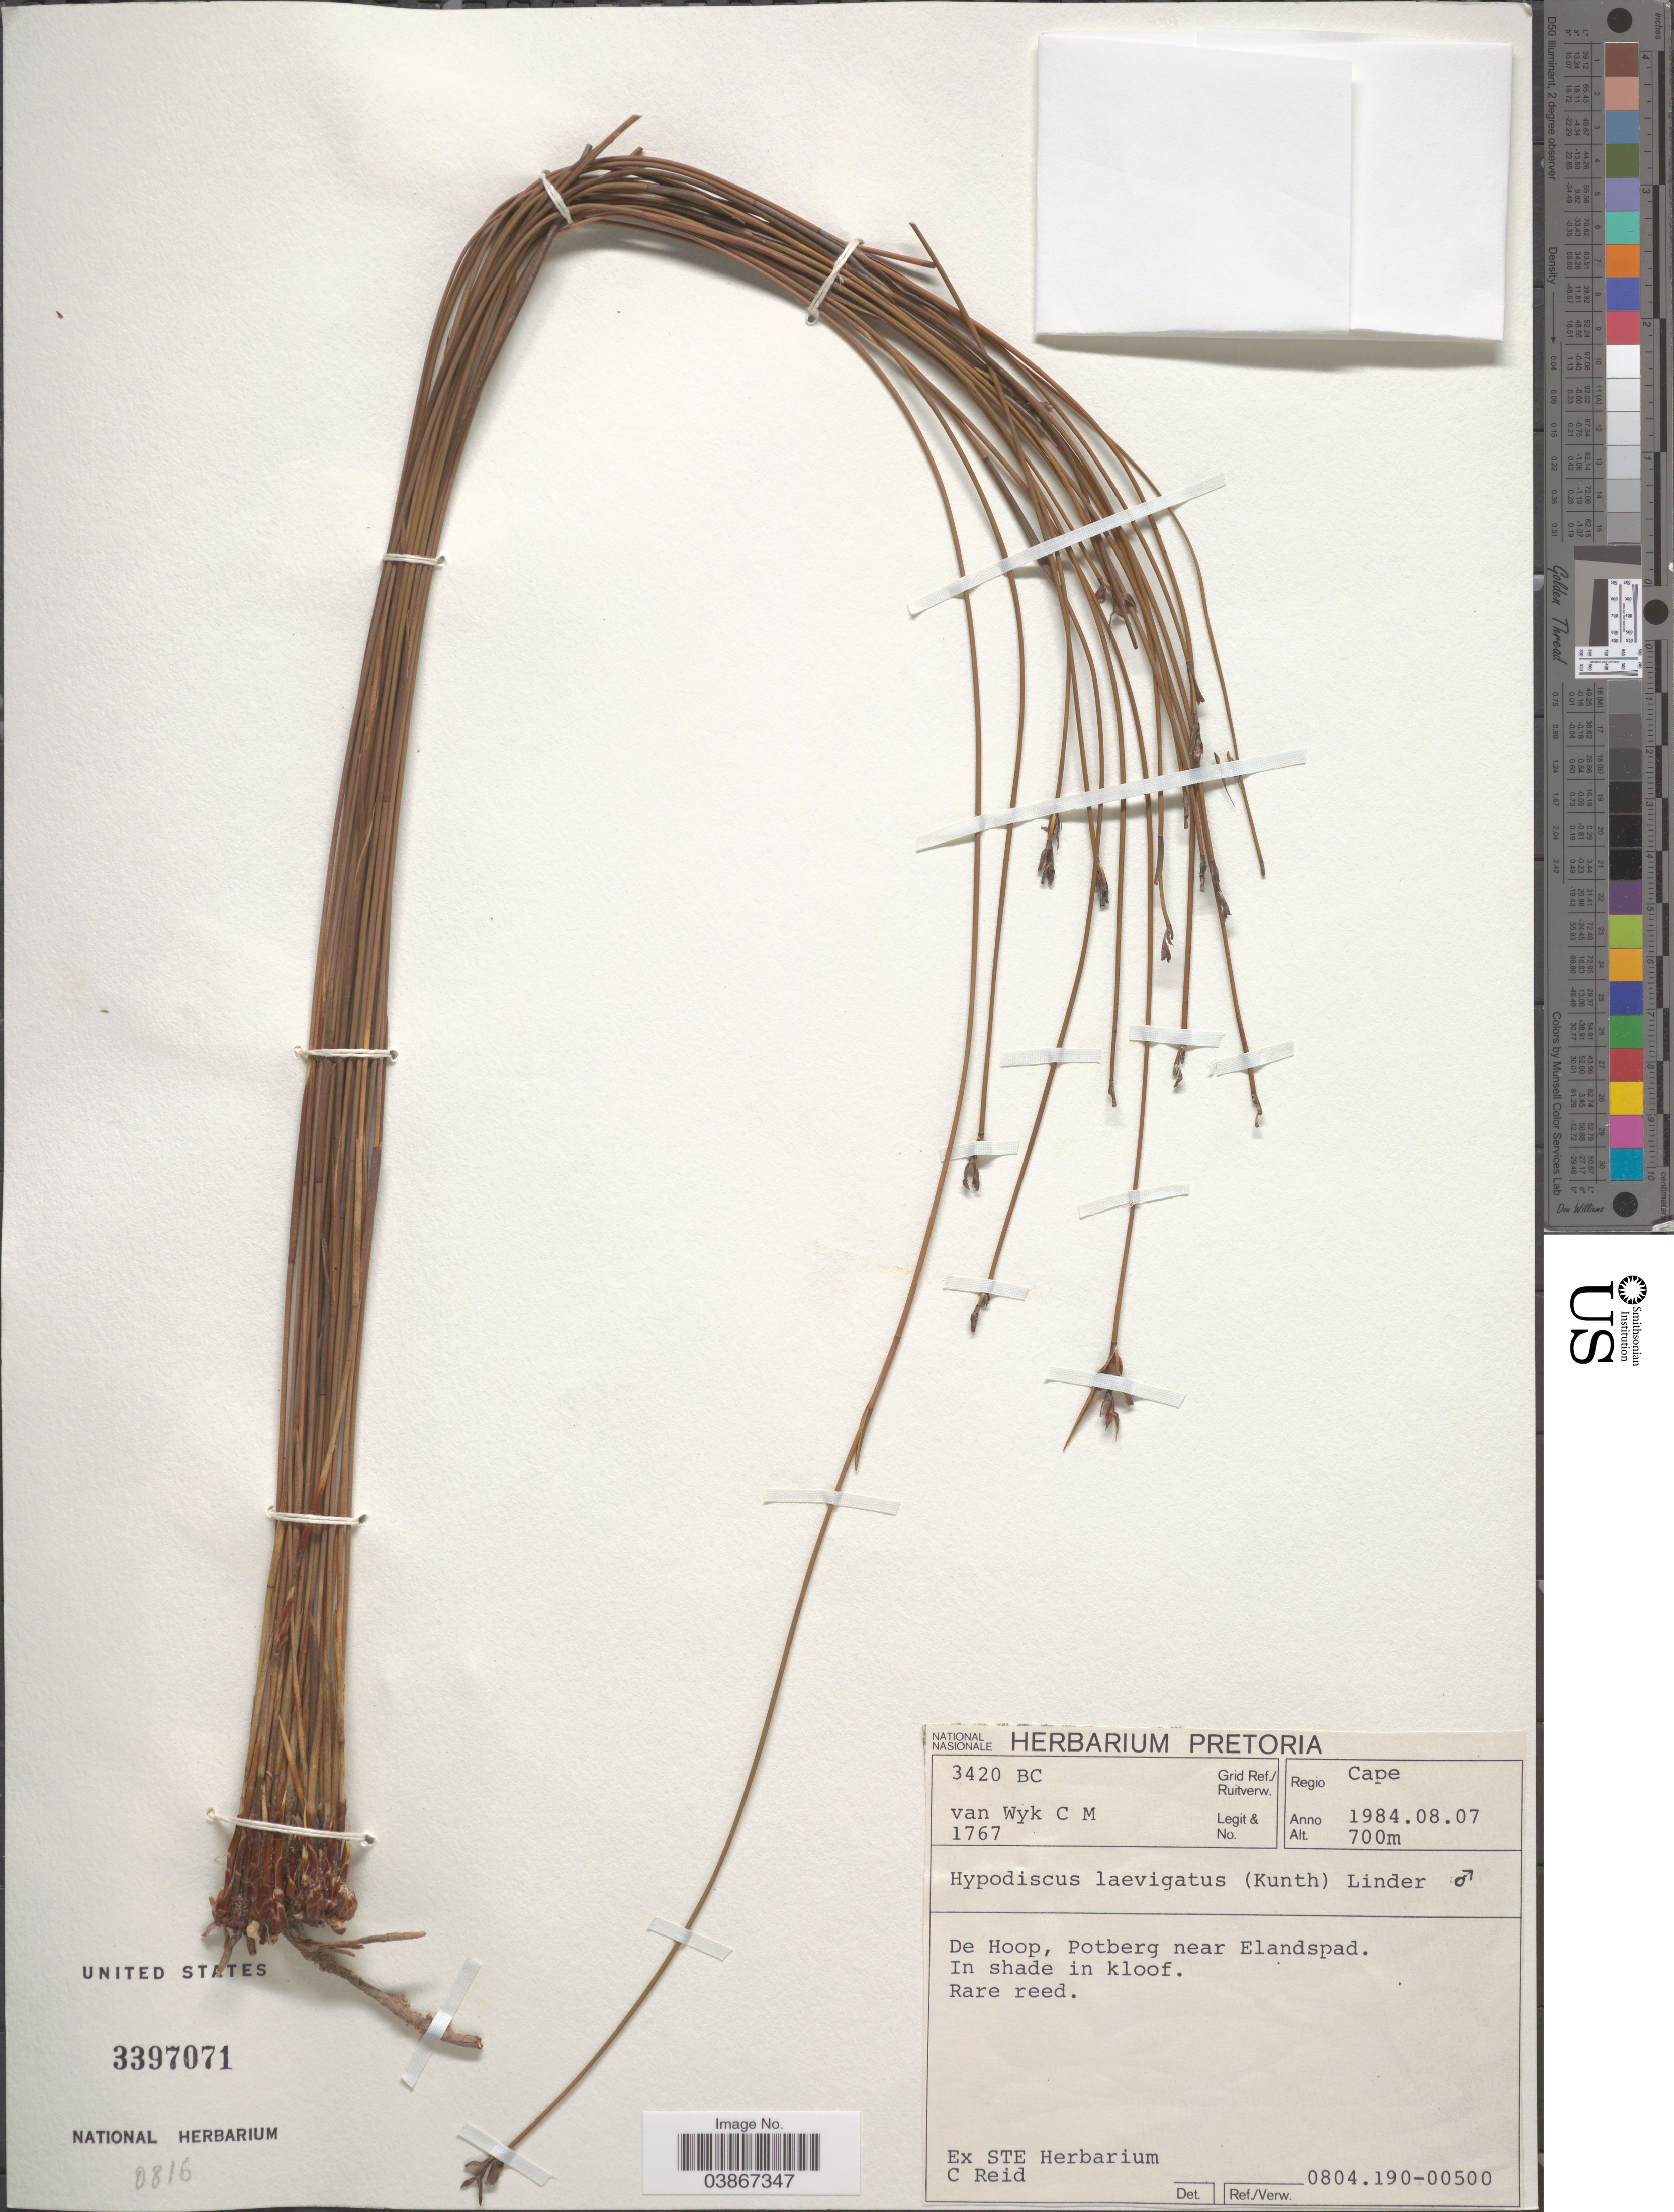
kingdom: Plantae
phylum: Tracheophyta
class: Liliopsida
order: Poales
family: Restionaceae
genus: Hypodiscus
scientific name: Hypodiscus laevigatus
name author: (Kunth) H.P. Linder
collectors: C. Van Wyk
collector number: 1767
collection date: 1984-08-07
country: South Africa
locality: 3420 BC Grid Ref./ Ruitverw. Regio Cape. De Hoop, Potberg near Elandspad.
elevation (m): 700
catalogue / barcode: US 3397071